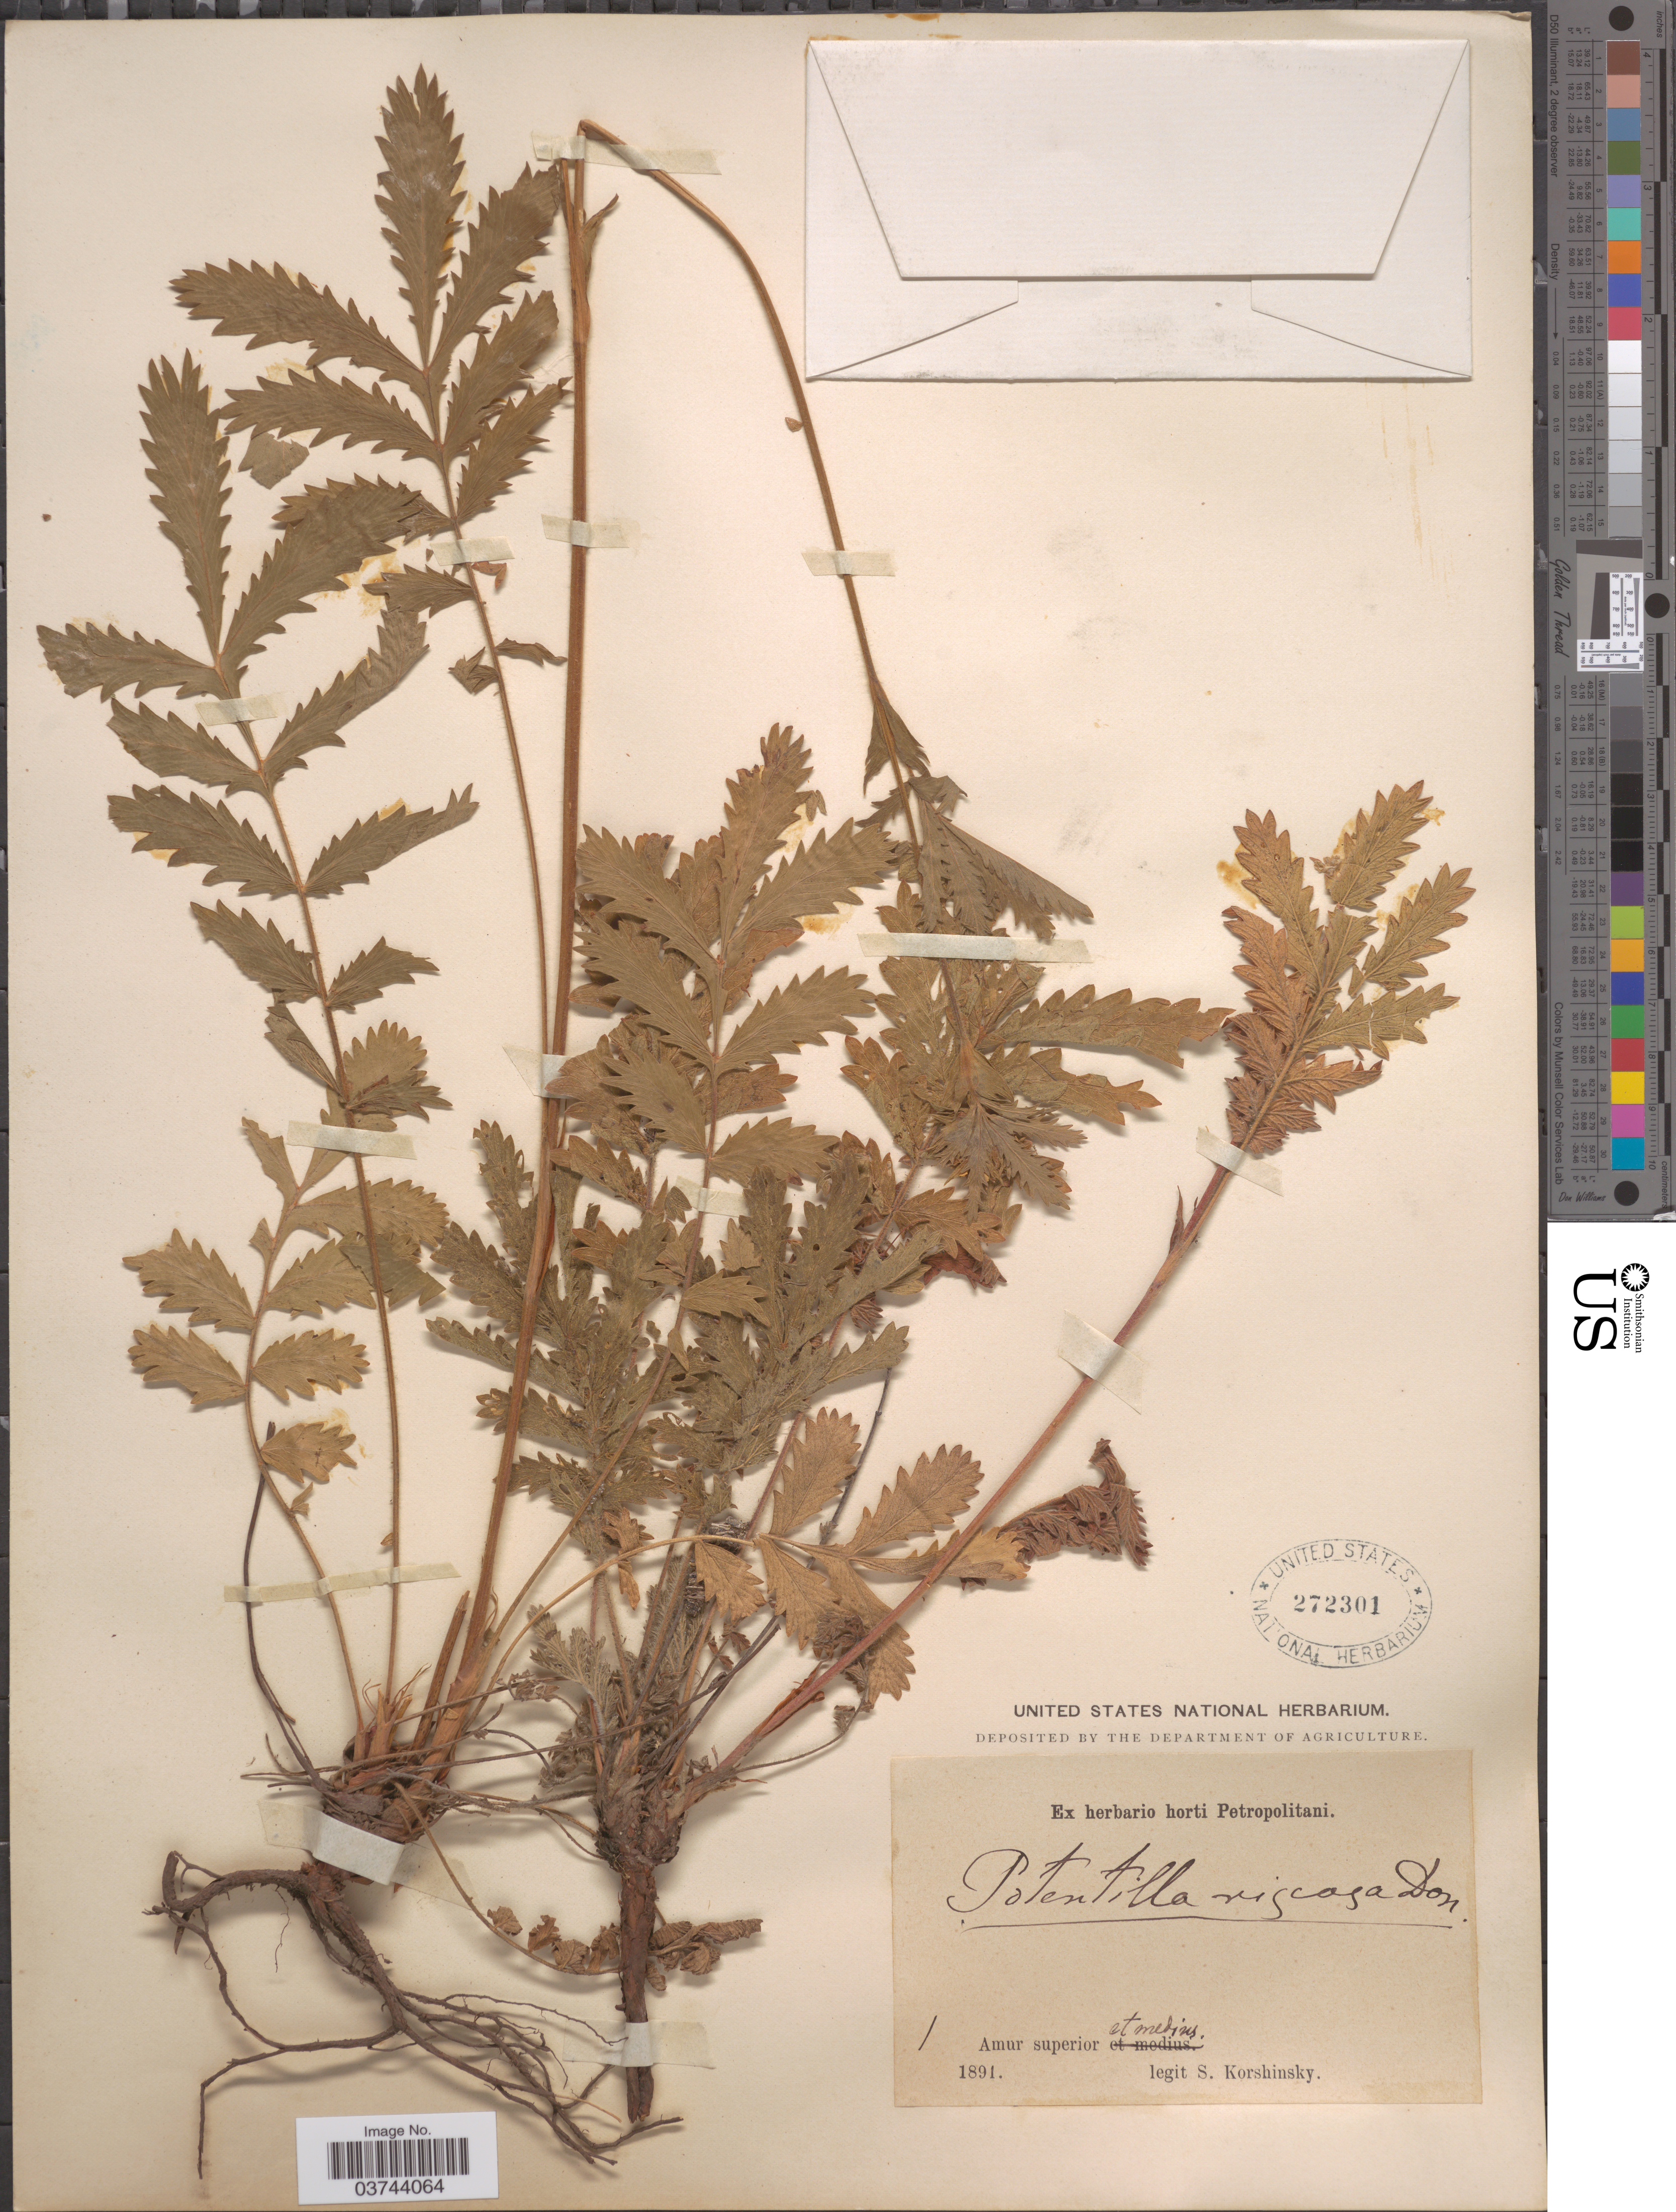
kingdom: Plantae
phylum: Tracheophyta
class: Magnoliopsida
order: Rosales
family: Rosaceae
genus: Potentilla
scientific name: Potentilla viscosa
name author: Donn ex Lehm.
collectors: S. I. Korshinsky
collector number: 1?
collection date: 1891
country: Russian Federation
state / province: Amur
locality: Amur superior et medius.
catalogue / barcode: US 272301